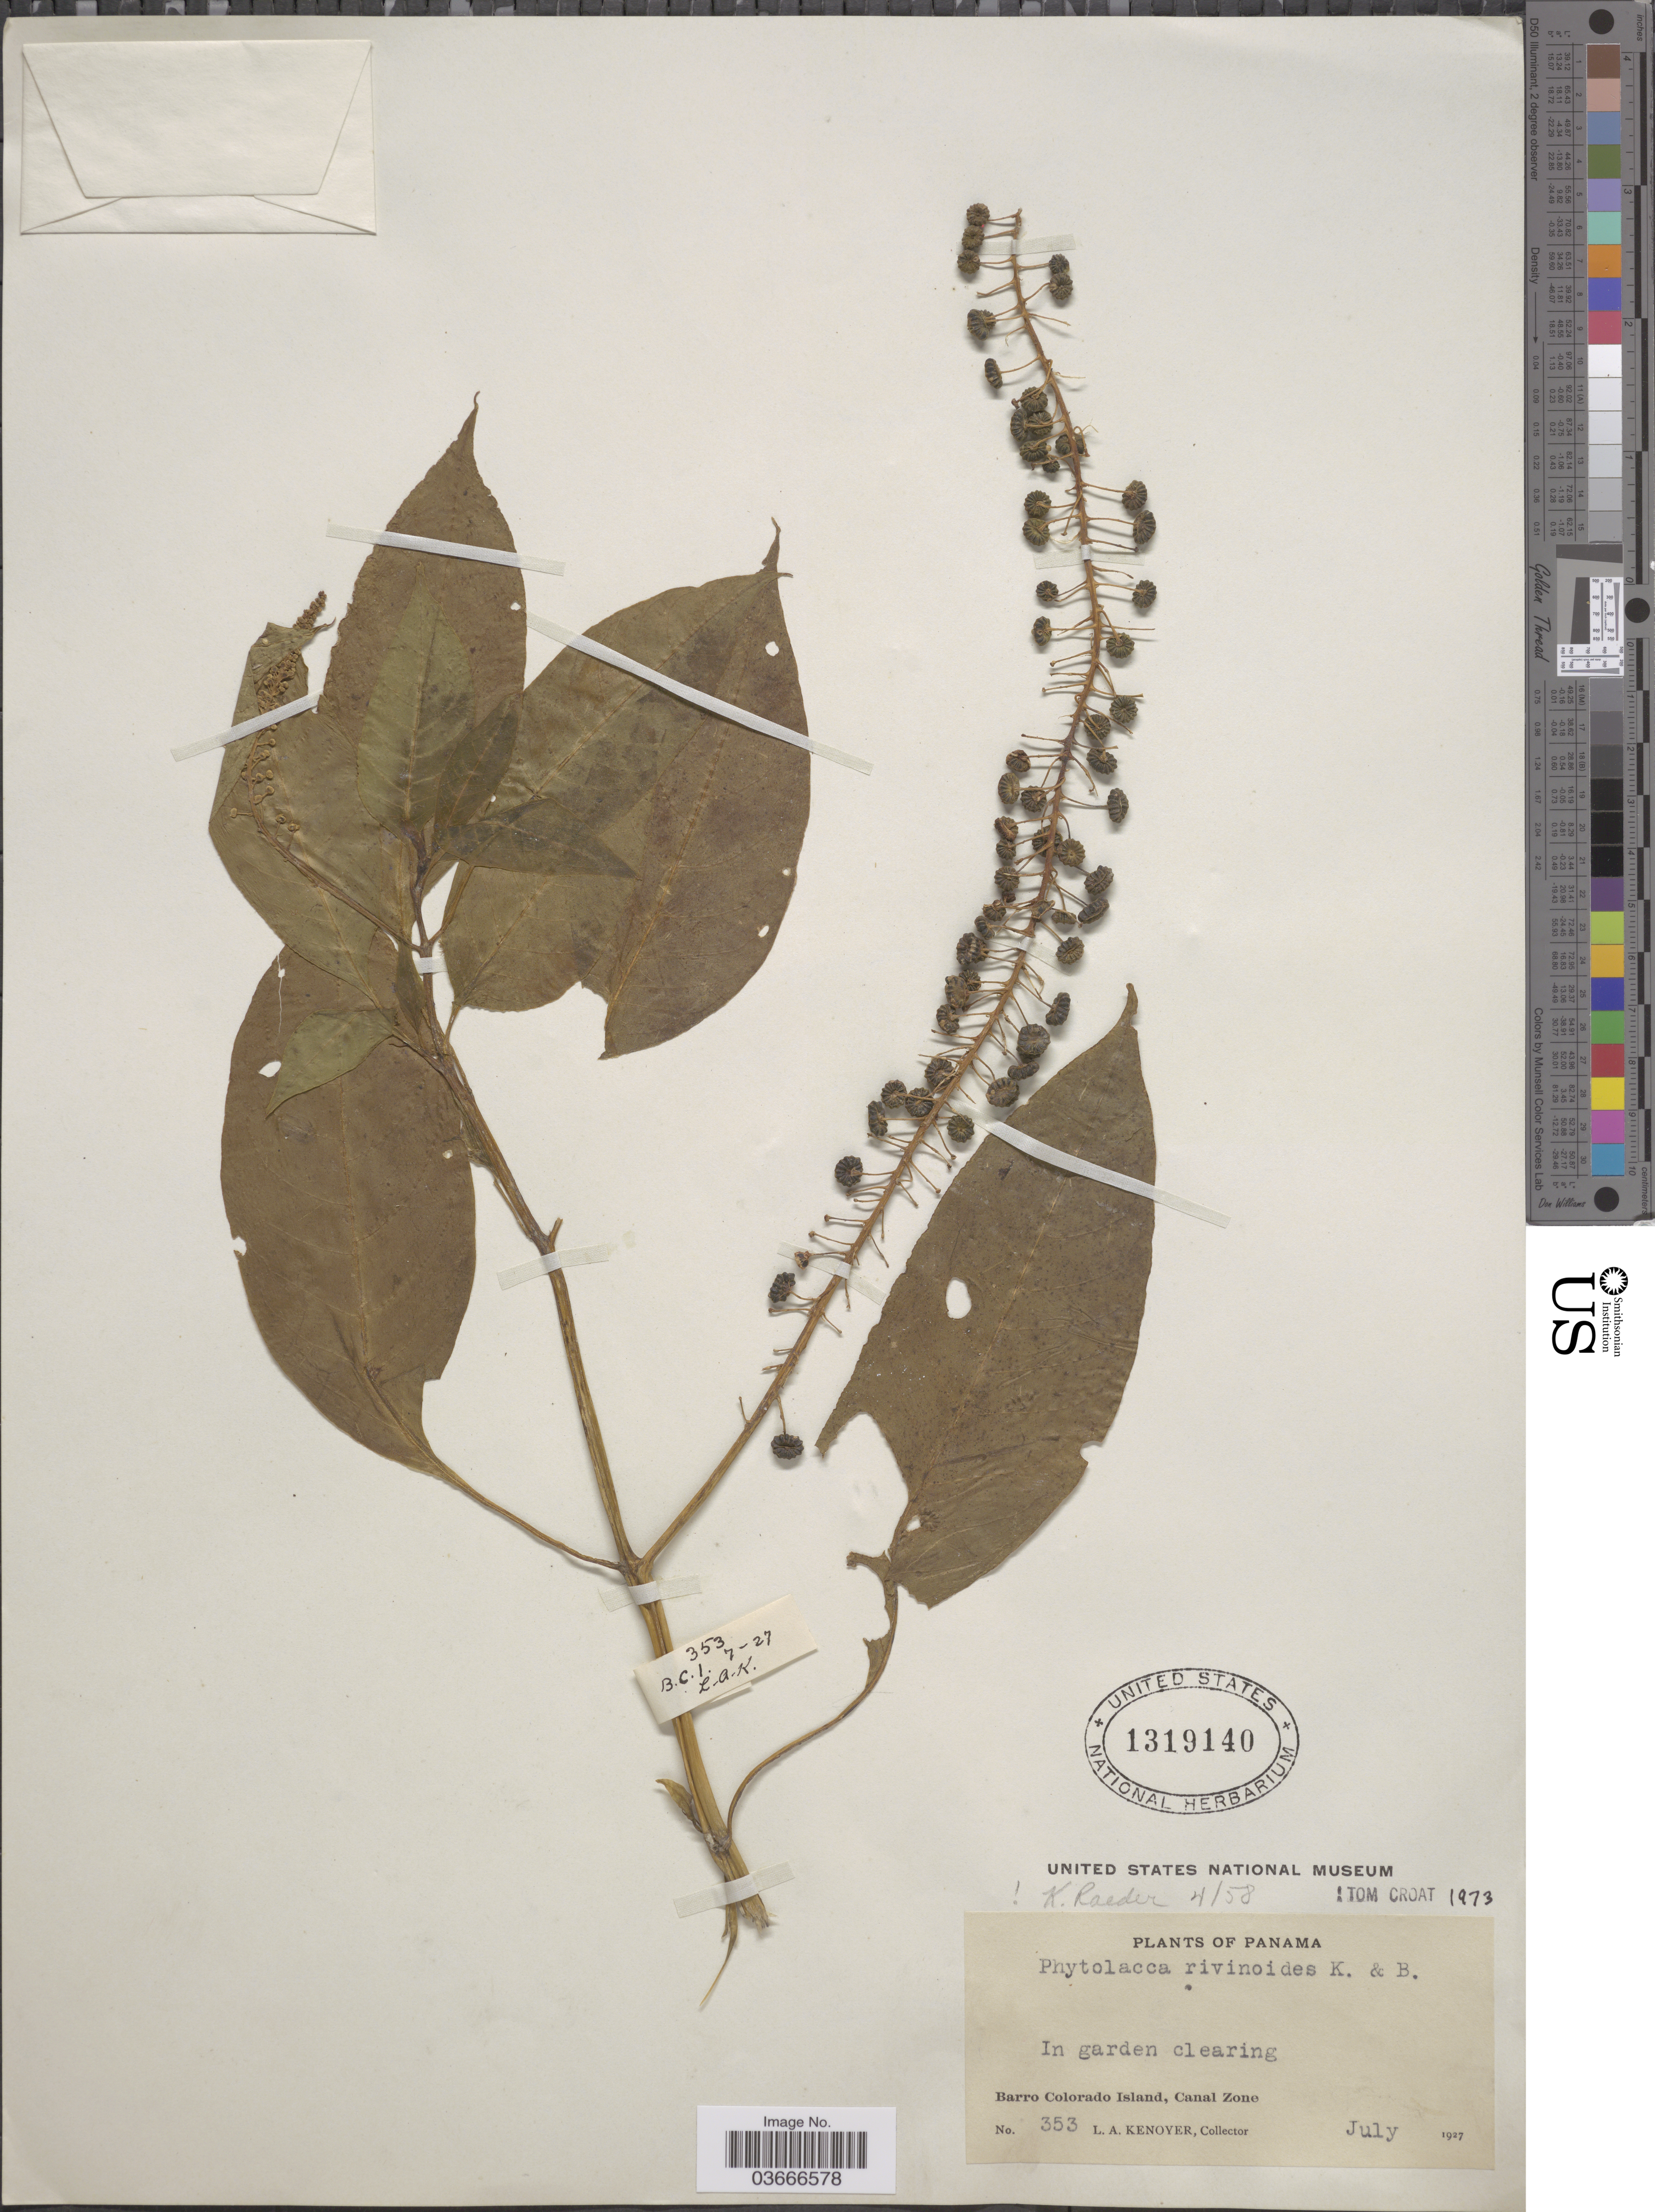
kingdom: Plantae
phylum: Tracheophyta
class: Magnoliopsida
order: Caryophyllales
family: Phytolaccaceae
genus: Phytolacca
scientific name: Phytolacca rivinoides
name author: Kunth & C.D. Bouché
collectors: L. A. Kenoyer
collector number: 353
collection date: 1927-07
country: Panama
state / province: Panamá Oeste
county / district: Canal Zone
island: Barro Colorado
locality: In garden clearing. Barro Colorado Island, Canal Zone.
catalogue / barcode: US 1319140